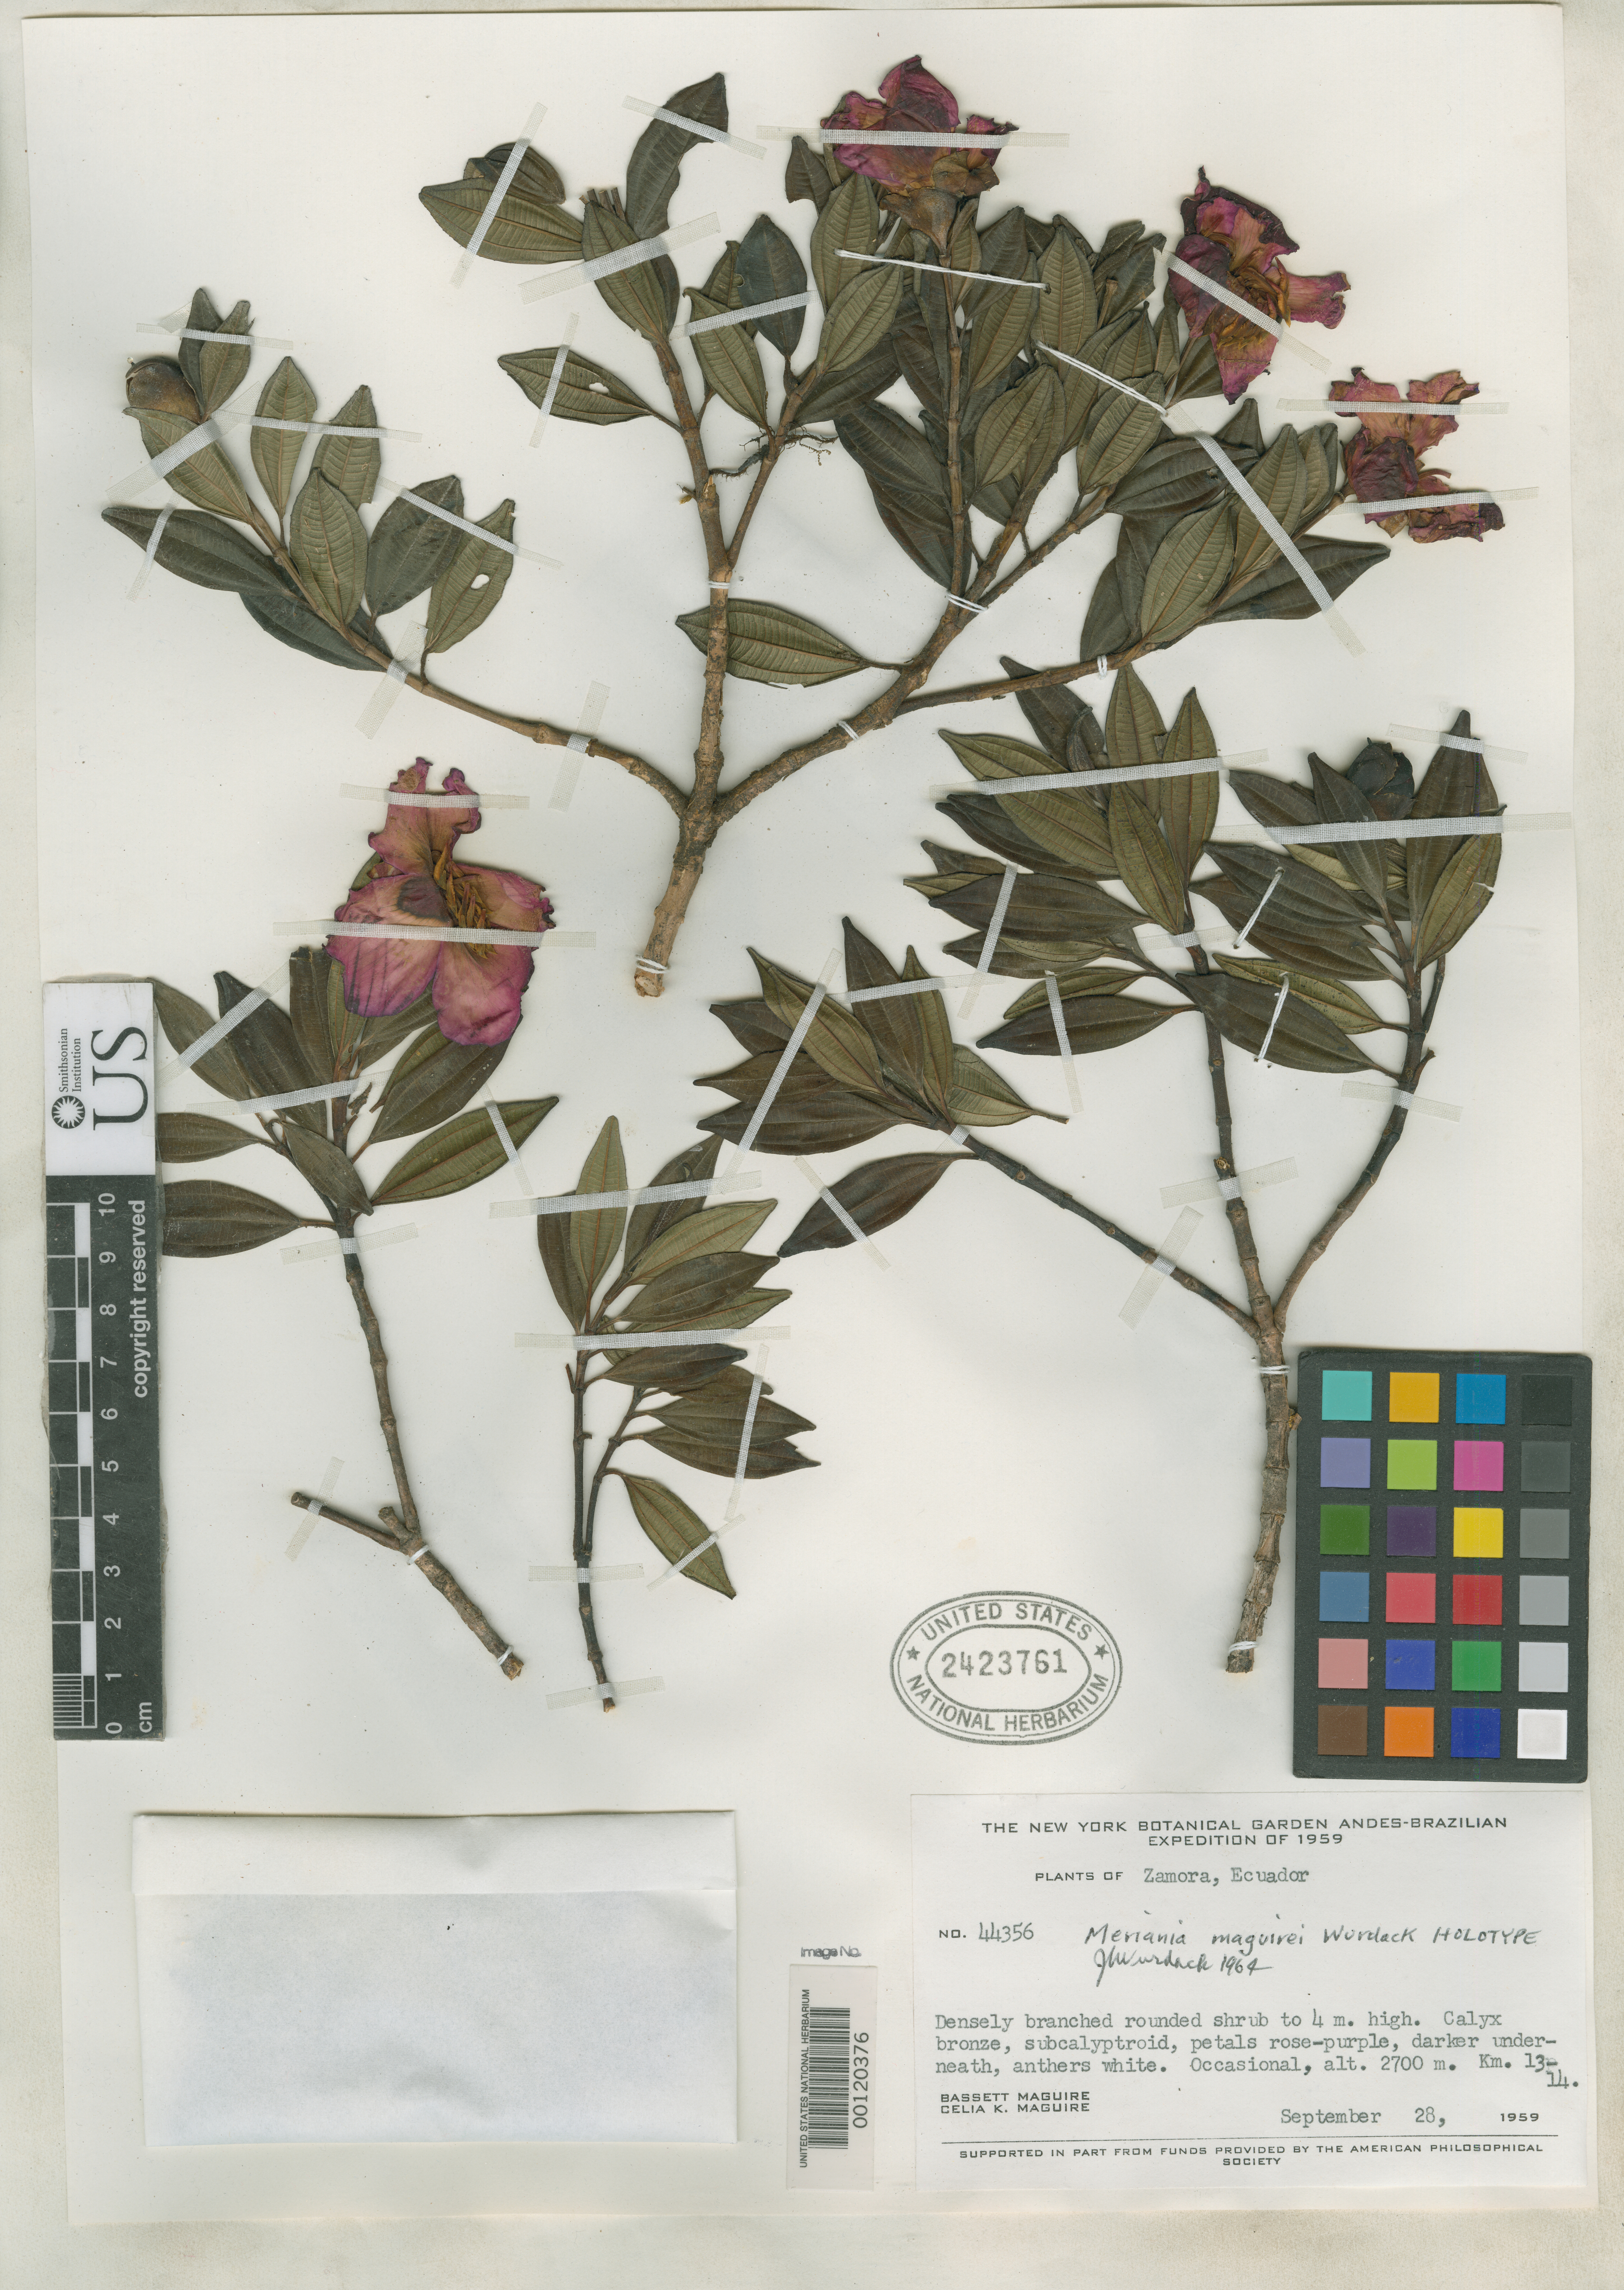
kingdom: Plantae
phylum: Tracheophyta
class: Magnoliopsida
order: Myrtales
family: Melastomataceae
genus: Meriania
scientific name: Meriania maguirei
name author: Wurdack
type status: Holotype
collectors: B. Maguire & C. K. Maguire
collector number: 44356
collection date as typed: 28 Sep 1959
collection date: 1959-09-28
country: Ecuador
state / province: Loja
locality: Loja - Zamora Road, "oriente" border.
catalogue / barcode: US 2423761